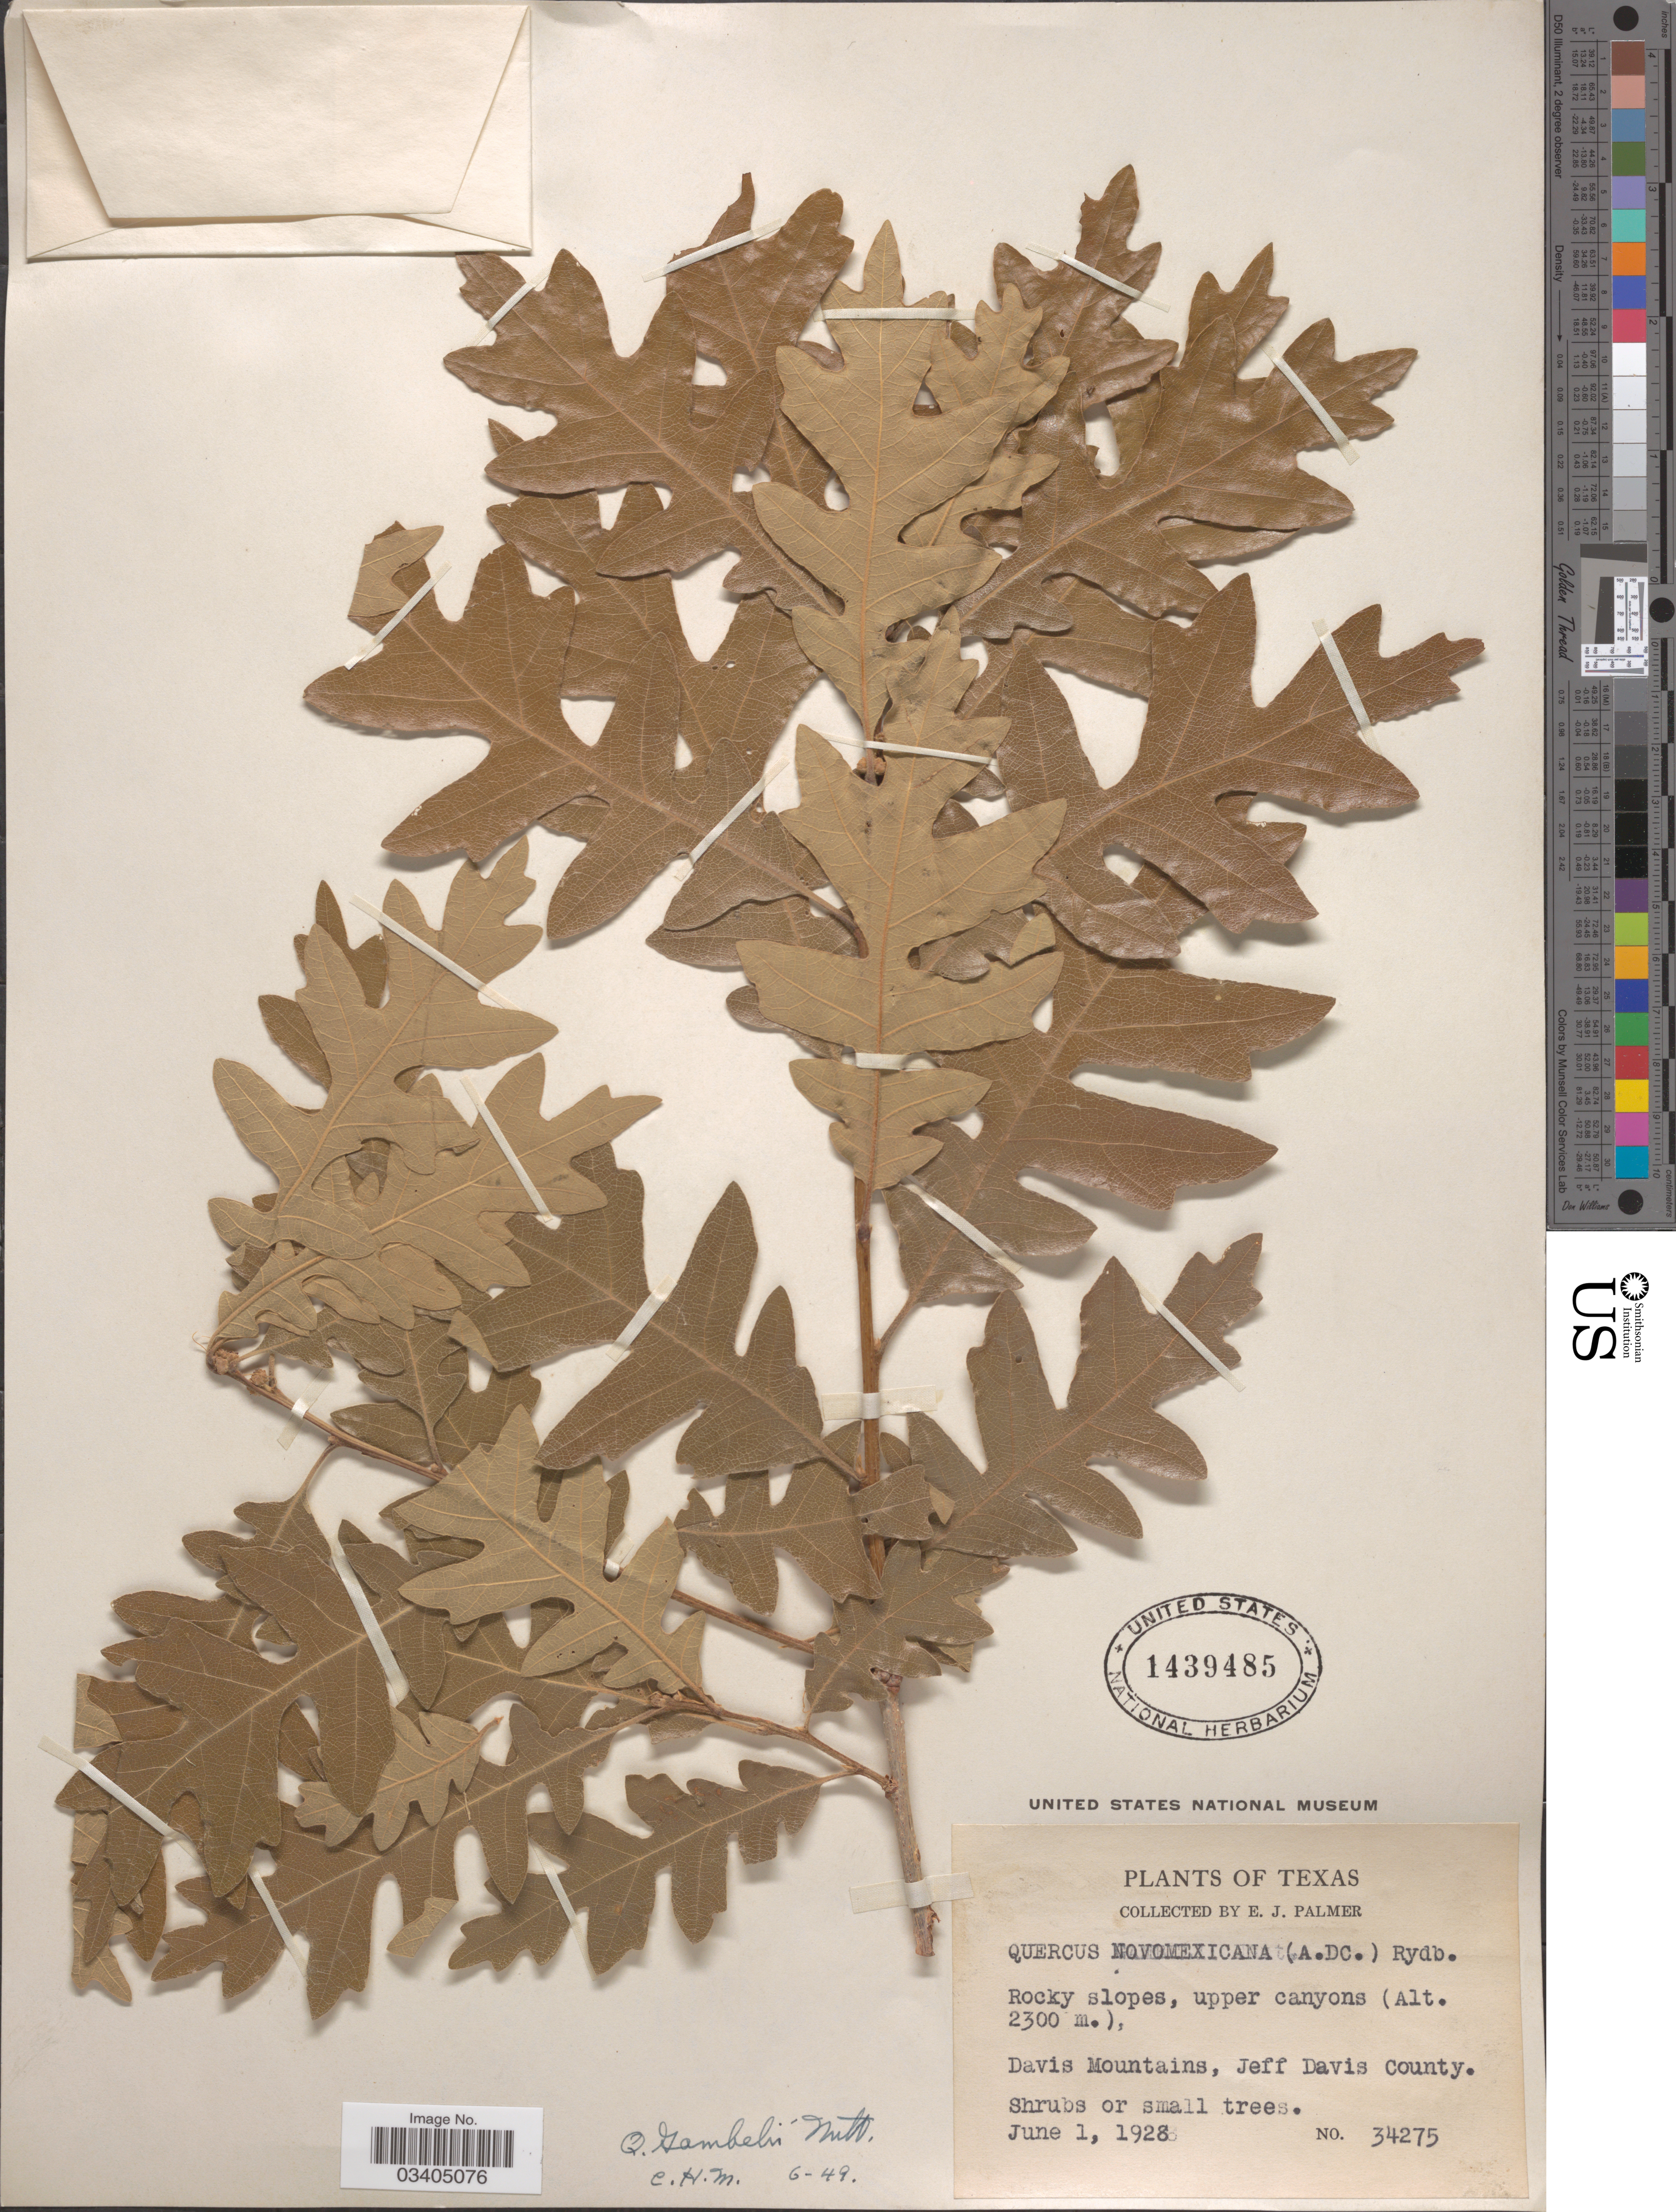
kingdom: Plantae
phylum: Tracheophyta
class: Magnoliopsida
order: Fagales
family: Fagaceae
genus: Quercus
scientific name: Quercus gambelii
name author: Nutt.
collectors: E. J. Palmer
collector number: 34275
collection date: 1928-06-01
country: United States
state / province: Texas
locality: Rocky slopes, upper canyons. Davis Mountains, Jeff Davis County.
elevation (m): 2300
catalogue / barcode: US 1439485